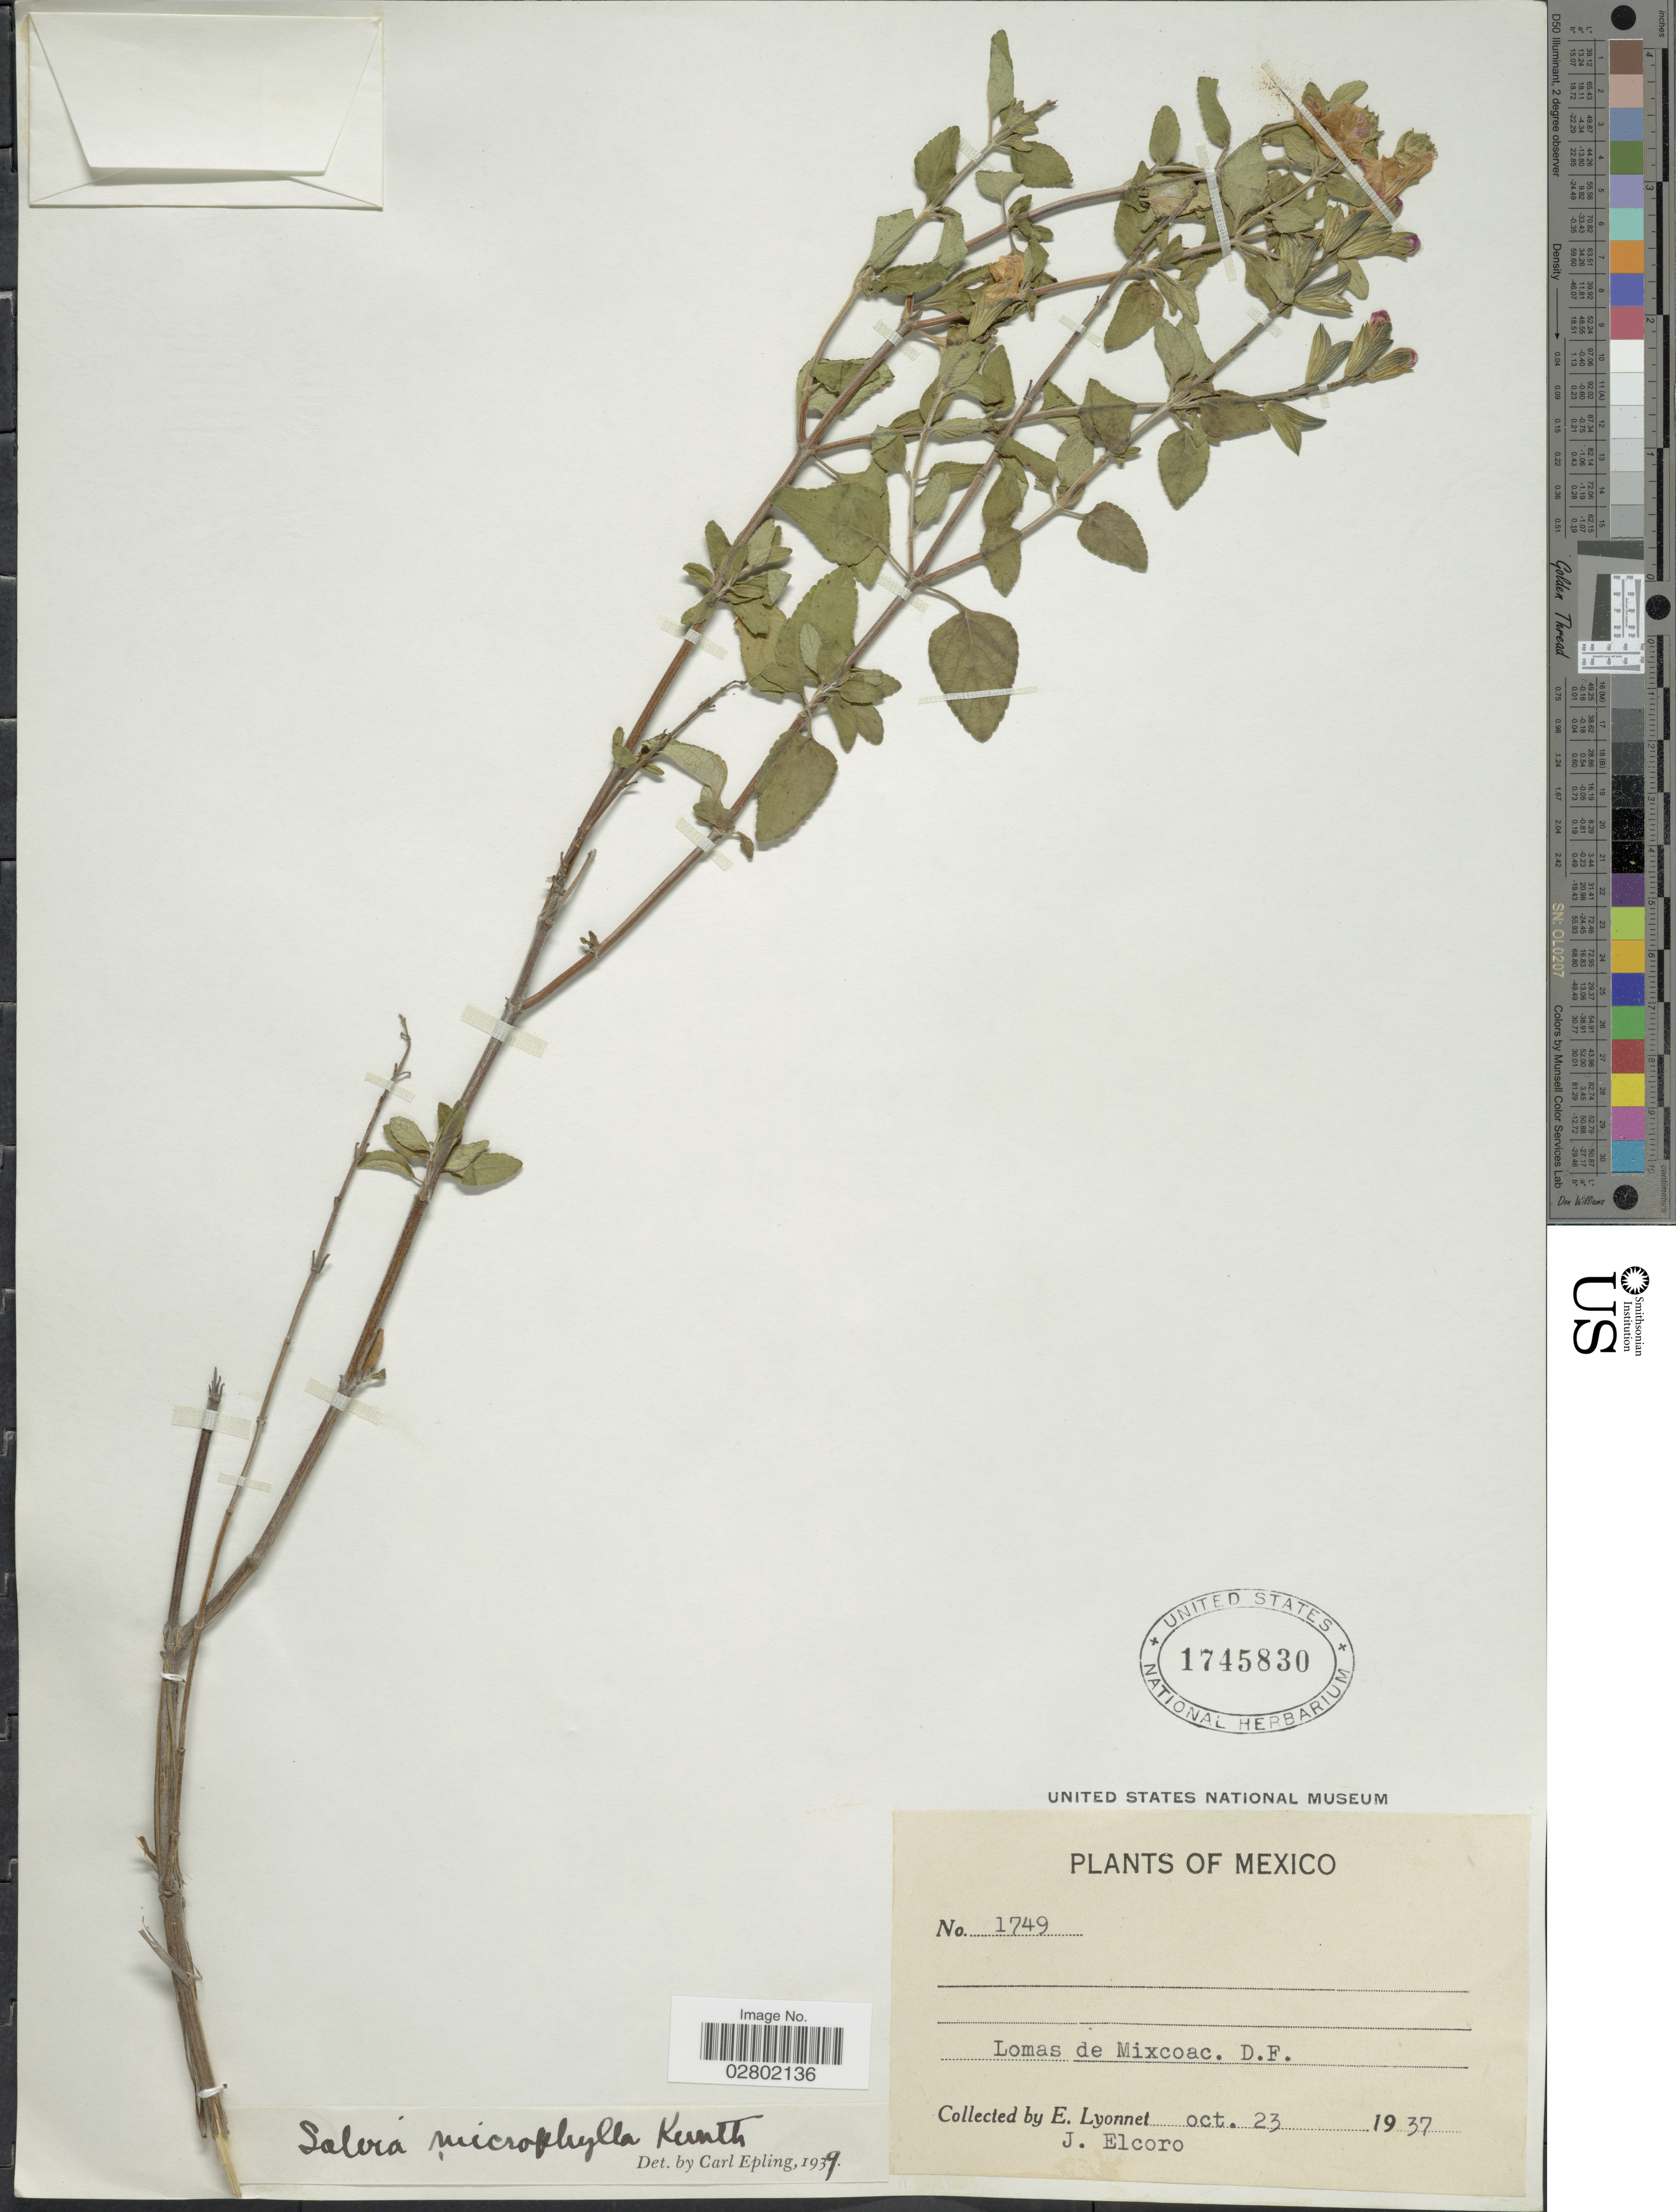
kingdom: Plantae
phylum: Tracheophyta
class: Magnoliopsida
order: Lamiales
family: Lamiaceae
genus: Salvia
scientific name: Salvia microphylla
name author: Kunth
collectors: E. Lyonnet & J. Elcoro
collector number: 1749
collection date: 1937-10-23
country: Mexico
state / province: Distrito Federal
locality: Lomas de Mixcoac, D.F.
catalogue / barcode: US 1745830